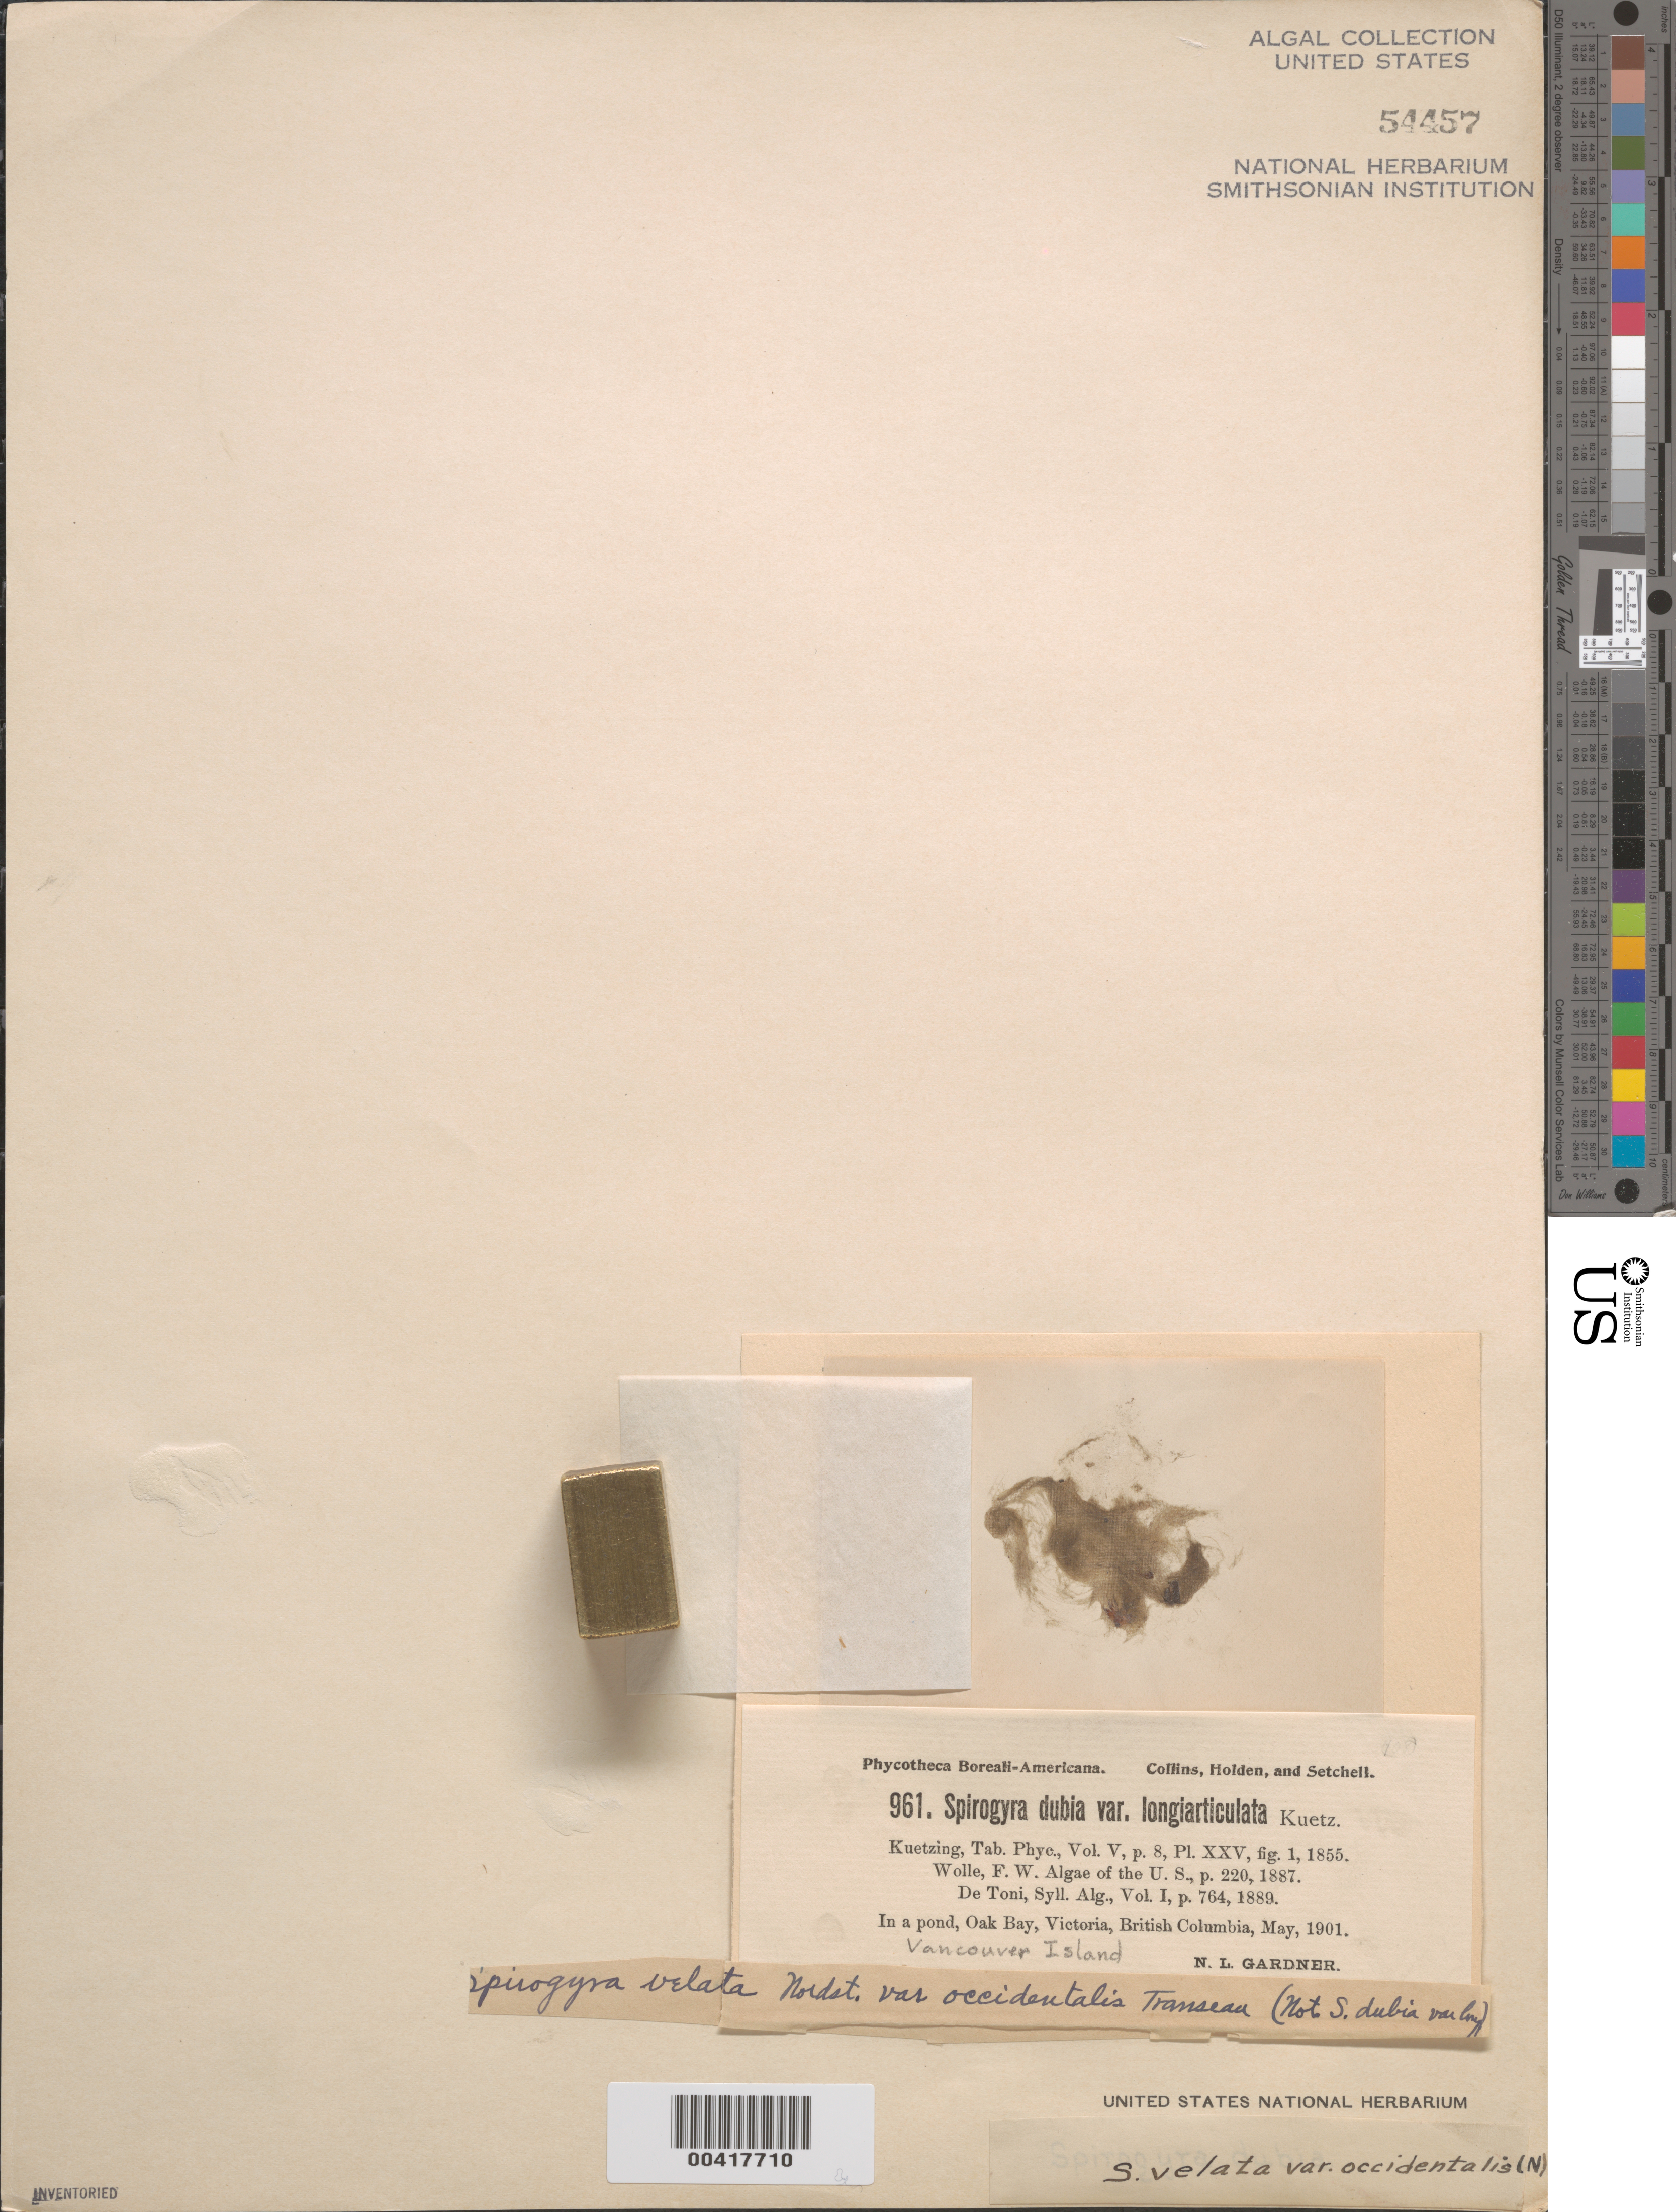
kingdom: Plantae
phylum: Charophyta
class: Zygnematophyceae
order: Zygnematales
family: Zygnemataceae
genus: Spirogyra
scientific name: Spirogyra velata var. occidentalis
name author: Transeau in Collins et al.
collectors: N. Gardner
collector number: PB-A 961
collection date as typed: May 1901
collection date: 1901-05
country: Canada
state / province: British Columbia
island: Vancouver Island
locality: Victoria, Oak Bay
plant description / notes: Collins, Holden & Setchell, Phycotheca Boreali-Americana, as Spirogyra dubia var. longiarticulata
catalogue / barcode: US 54457